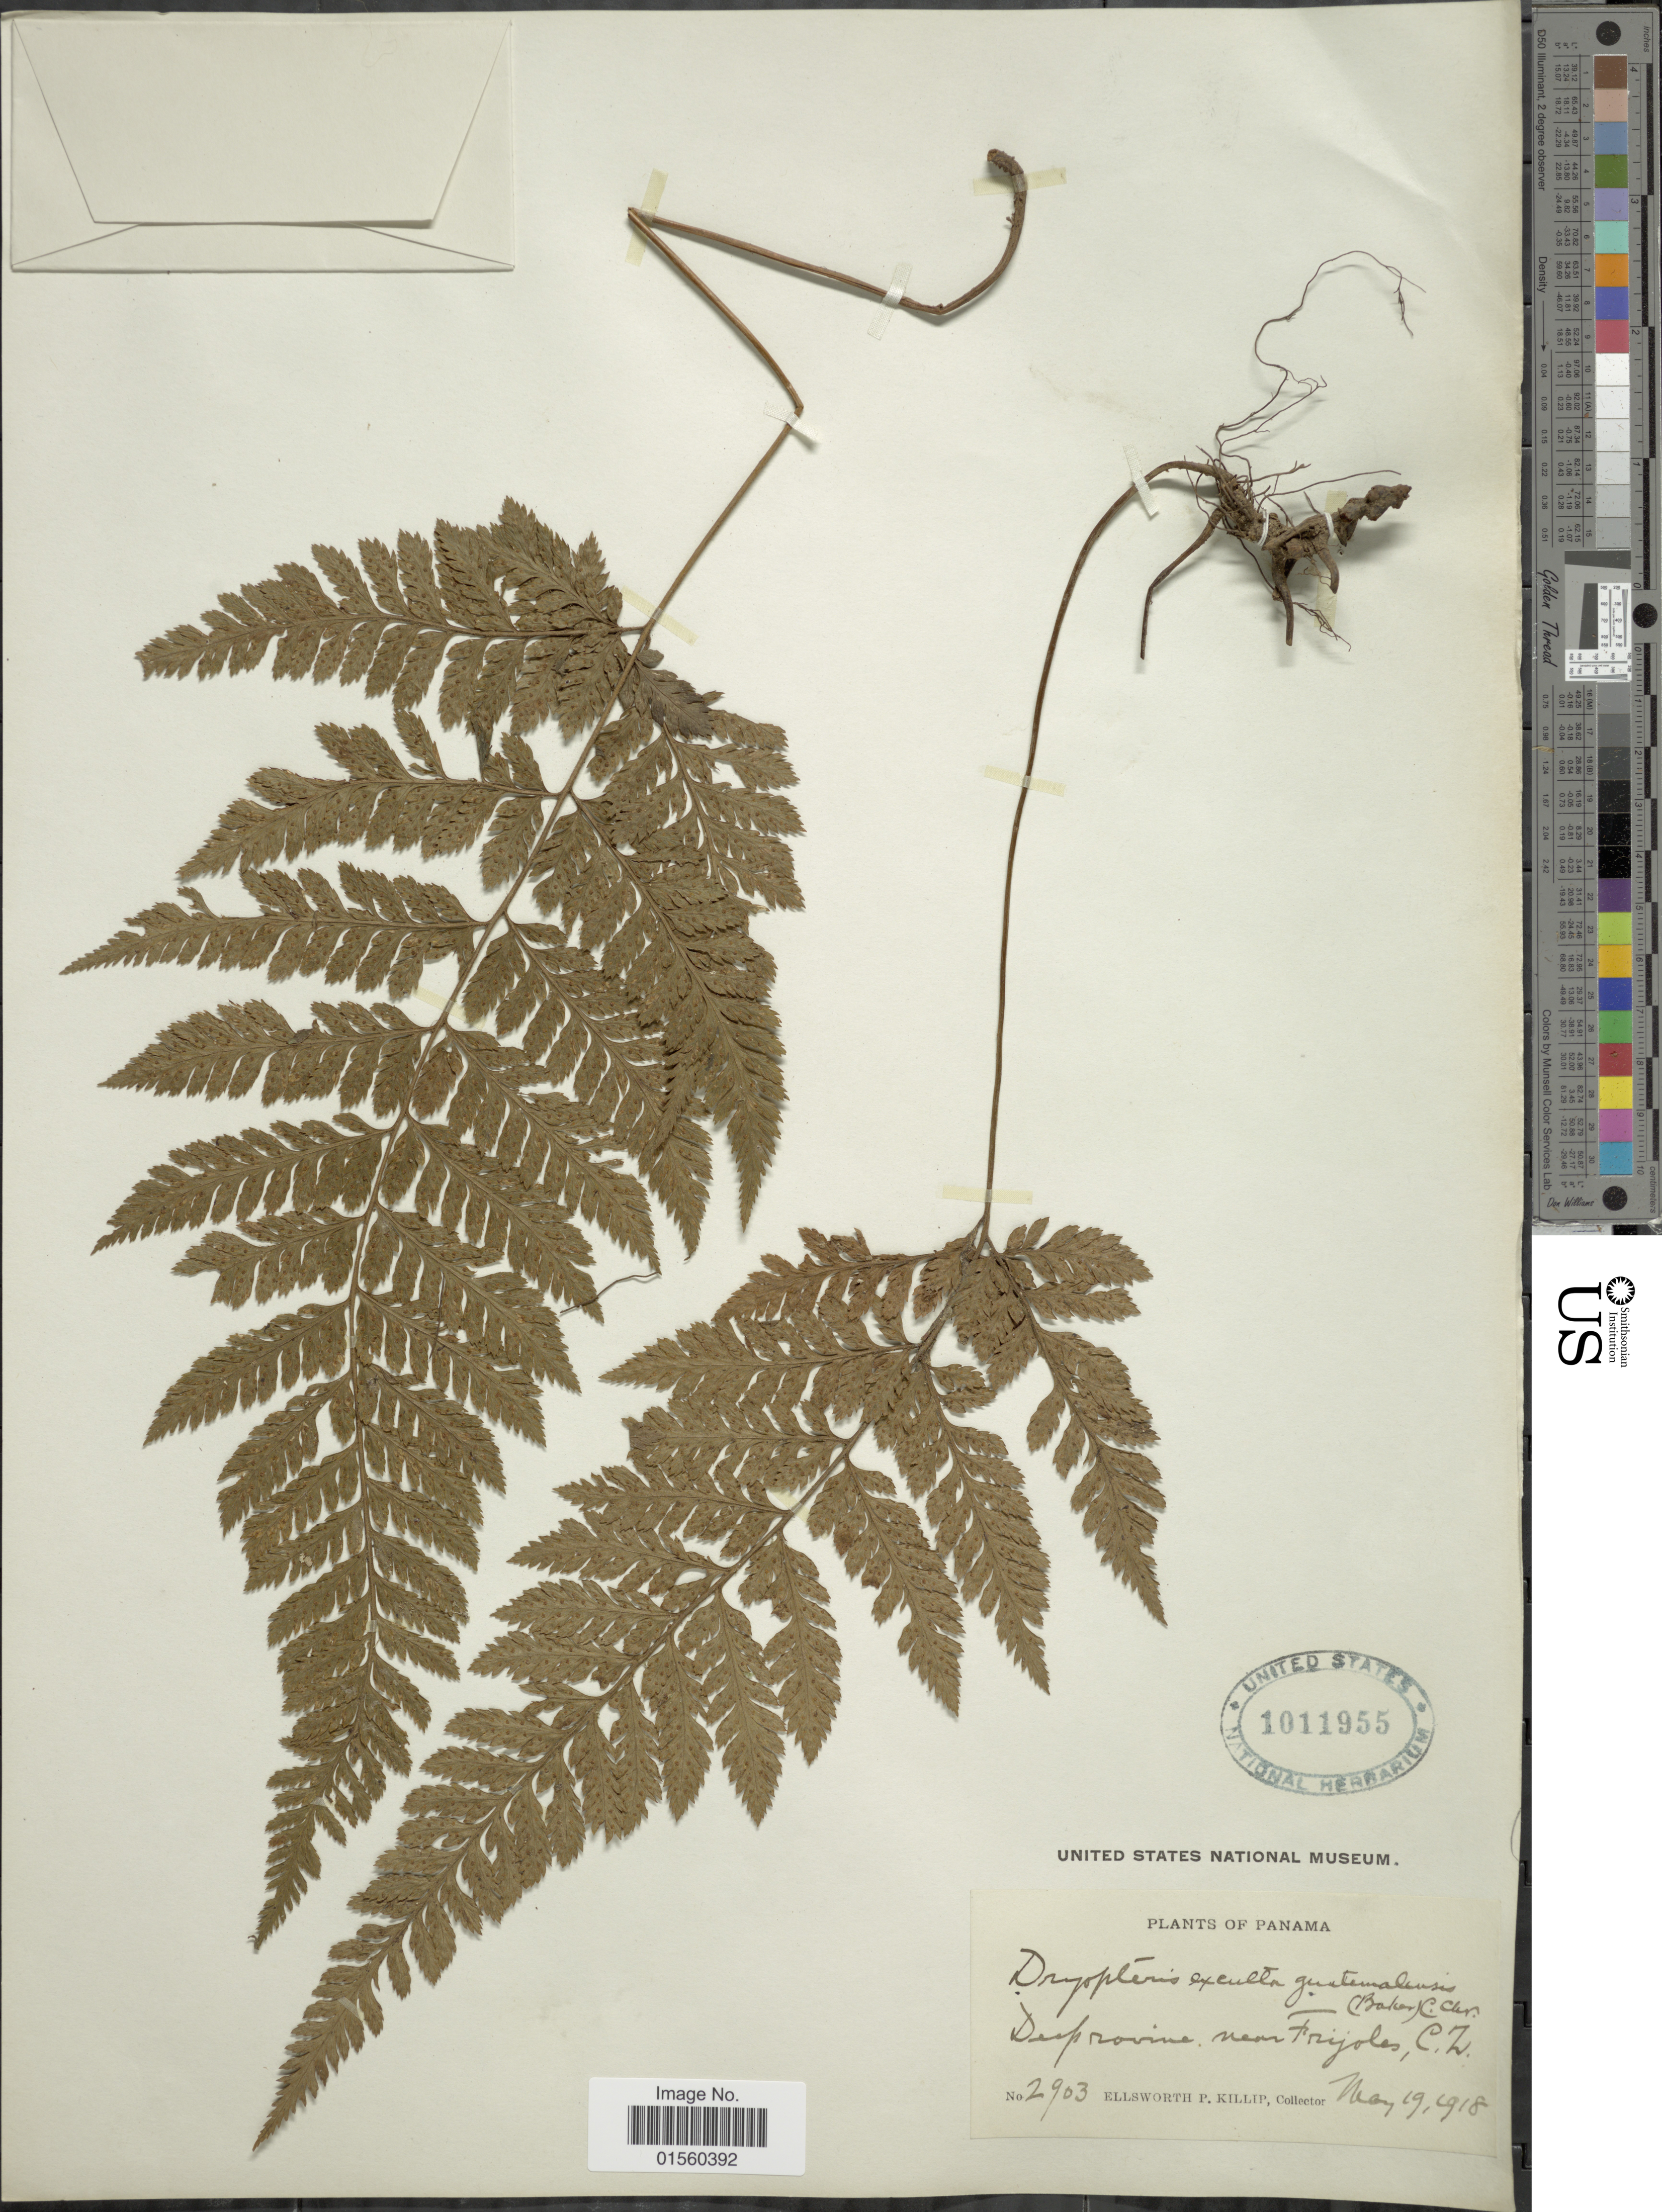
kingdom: Plantae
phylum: Tracheophyta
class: Polypodiopsida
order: Polypodiales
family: Dryopteridaceae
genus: Parapolystichum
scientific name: Parapolystichum excultum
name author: (Mett.) Labiak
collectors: E. P. Killip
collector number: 2903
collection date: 1918-05-19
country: Panama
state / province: Colón / Panamá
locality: Deep ravine near Frijoles, C.Z.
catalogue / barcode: US 1011955